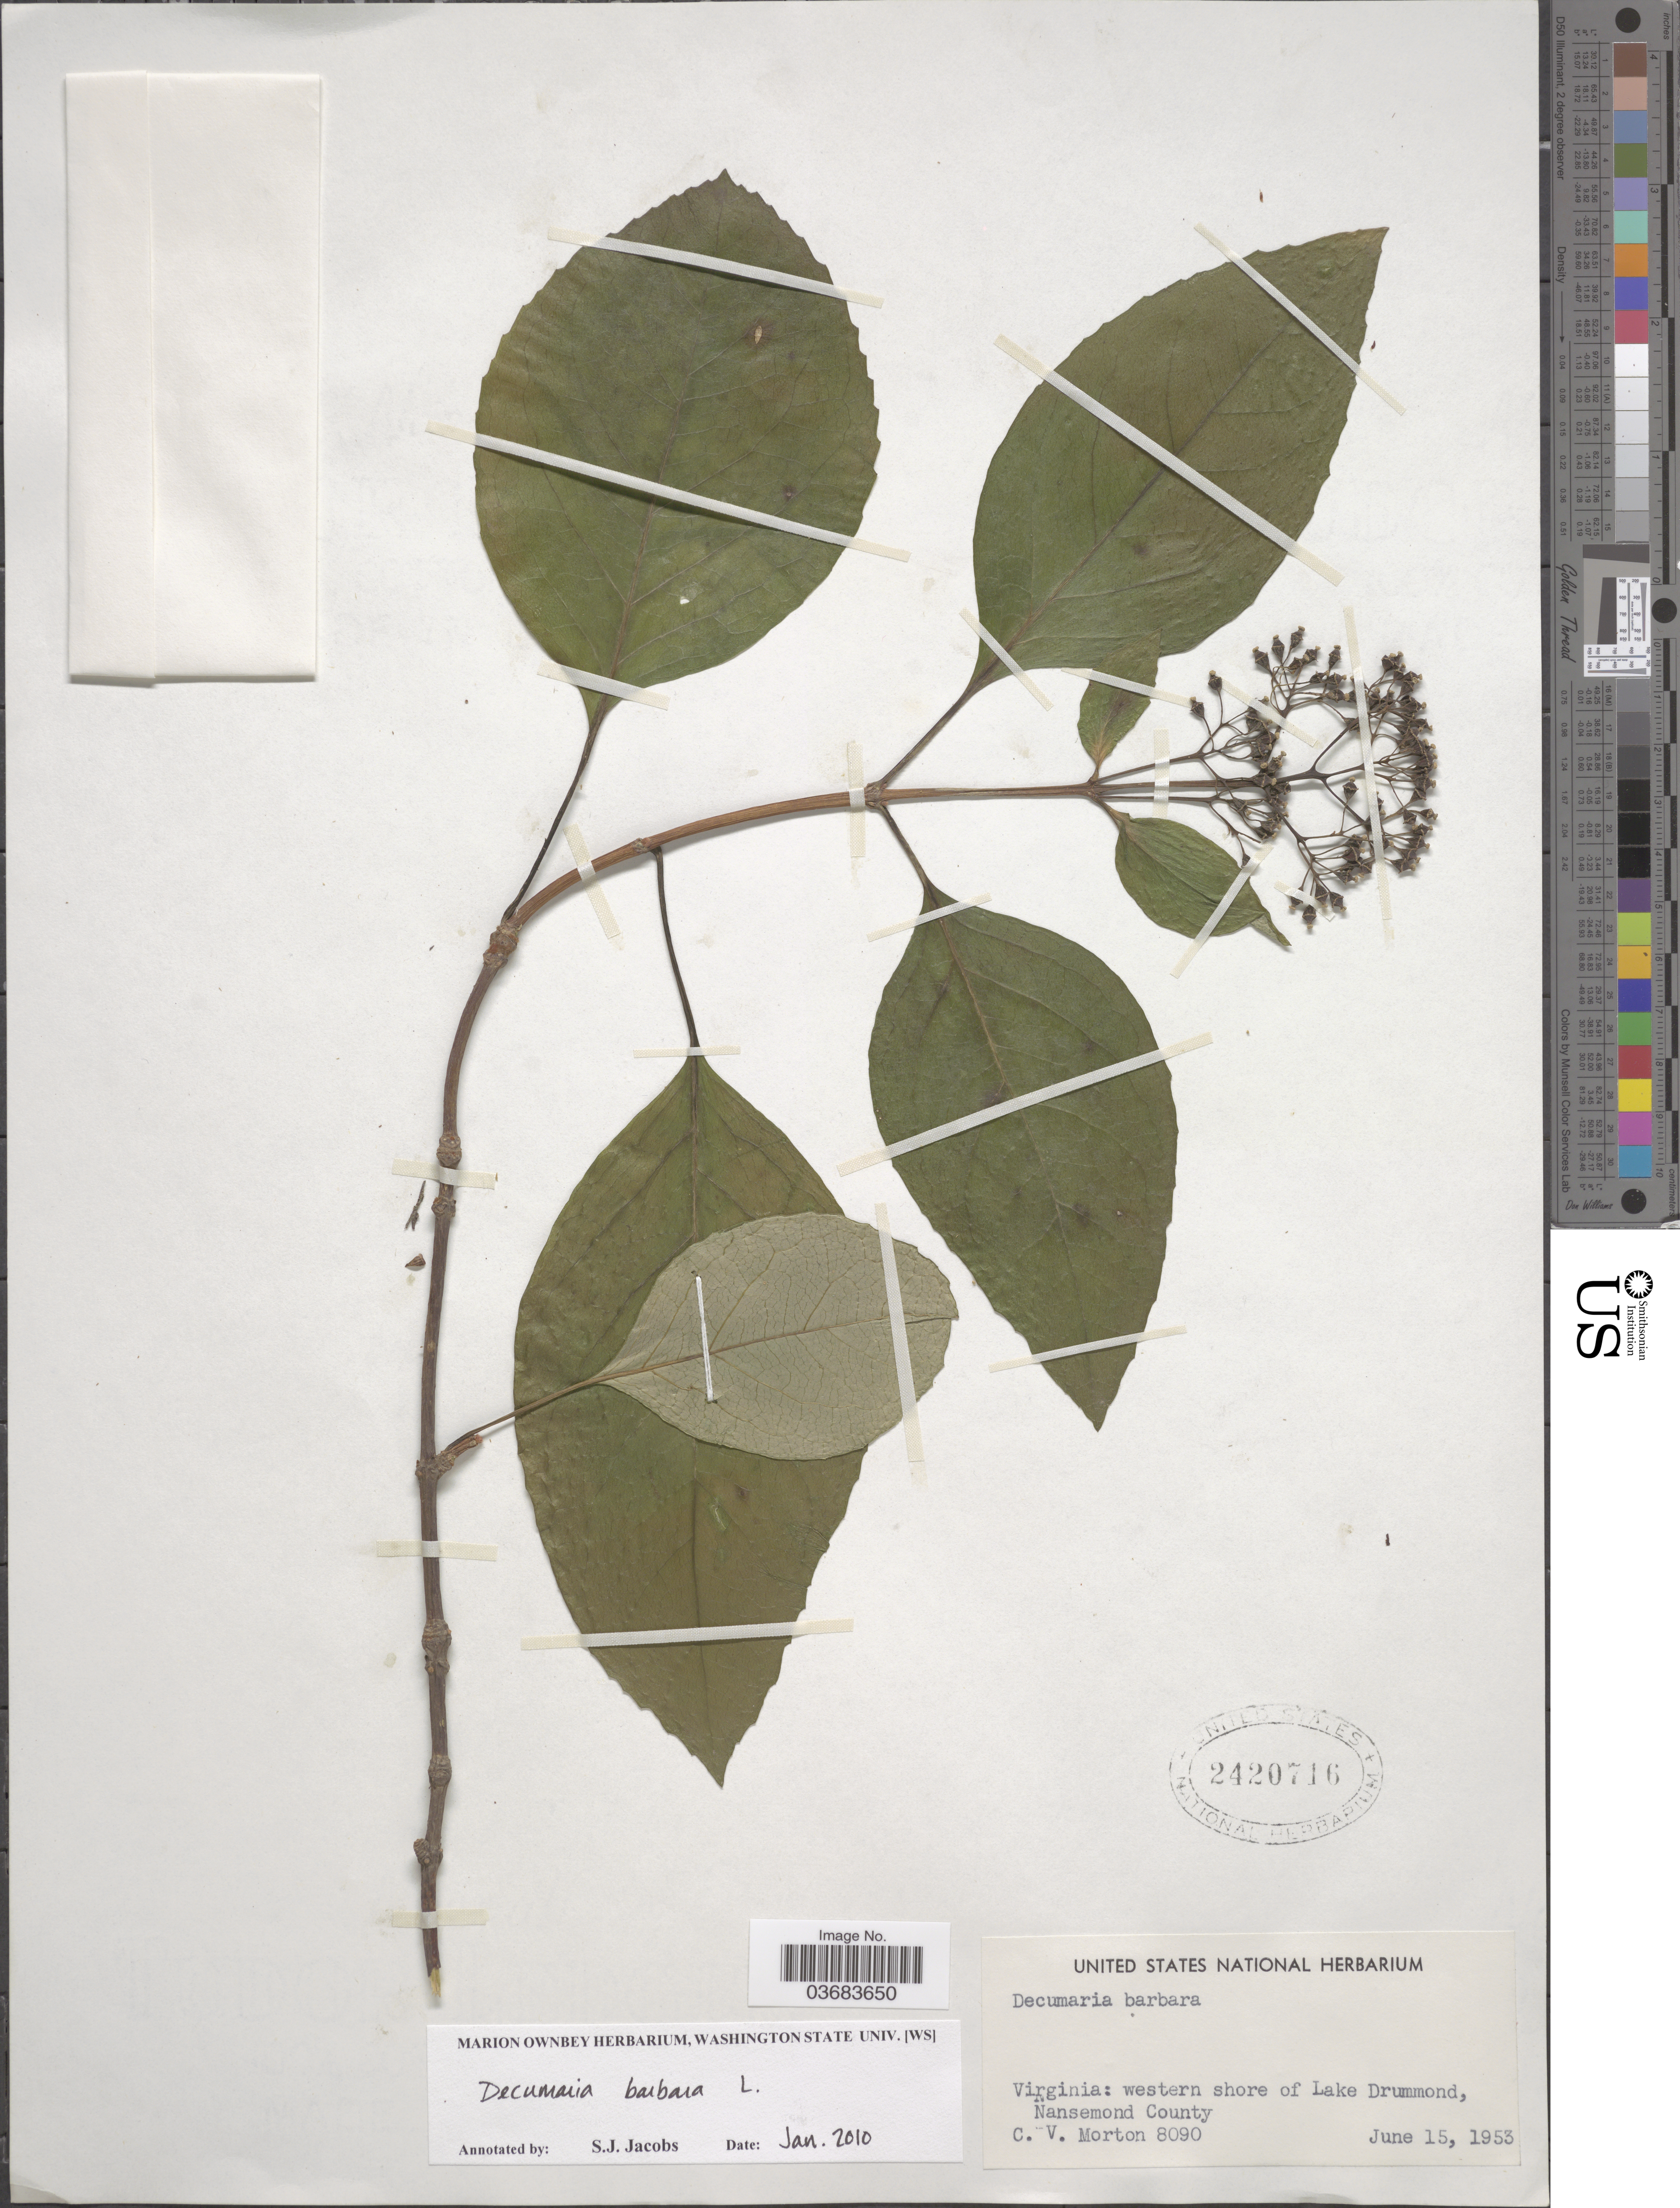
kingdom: Plantae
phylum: Tracheophyta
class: Magnoliopsida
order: Cornales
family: Hydrangeaceae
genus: Hydrangea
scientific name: Hydrangea barbara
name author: (L.) Bernd Schulz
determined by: Strong, Mark T., (BOT), Smithsonian Institution - National Museum of Natural History (UNITED STATES)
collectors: C. V. Morton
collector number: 8090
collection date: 1953-06-15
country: United States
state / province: Virginia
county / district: City of Suffolk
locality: Western shore of Lake Drummond, Nansemond County.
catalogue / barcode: US 2420716